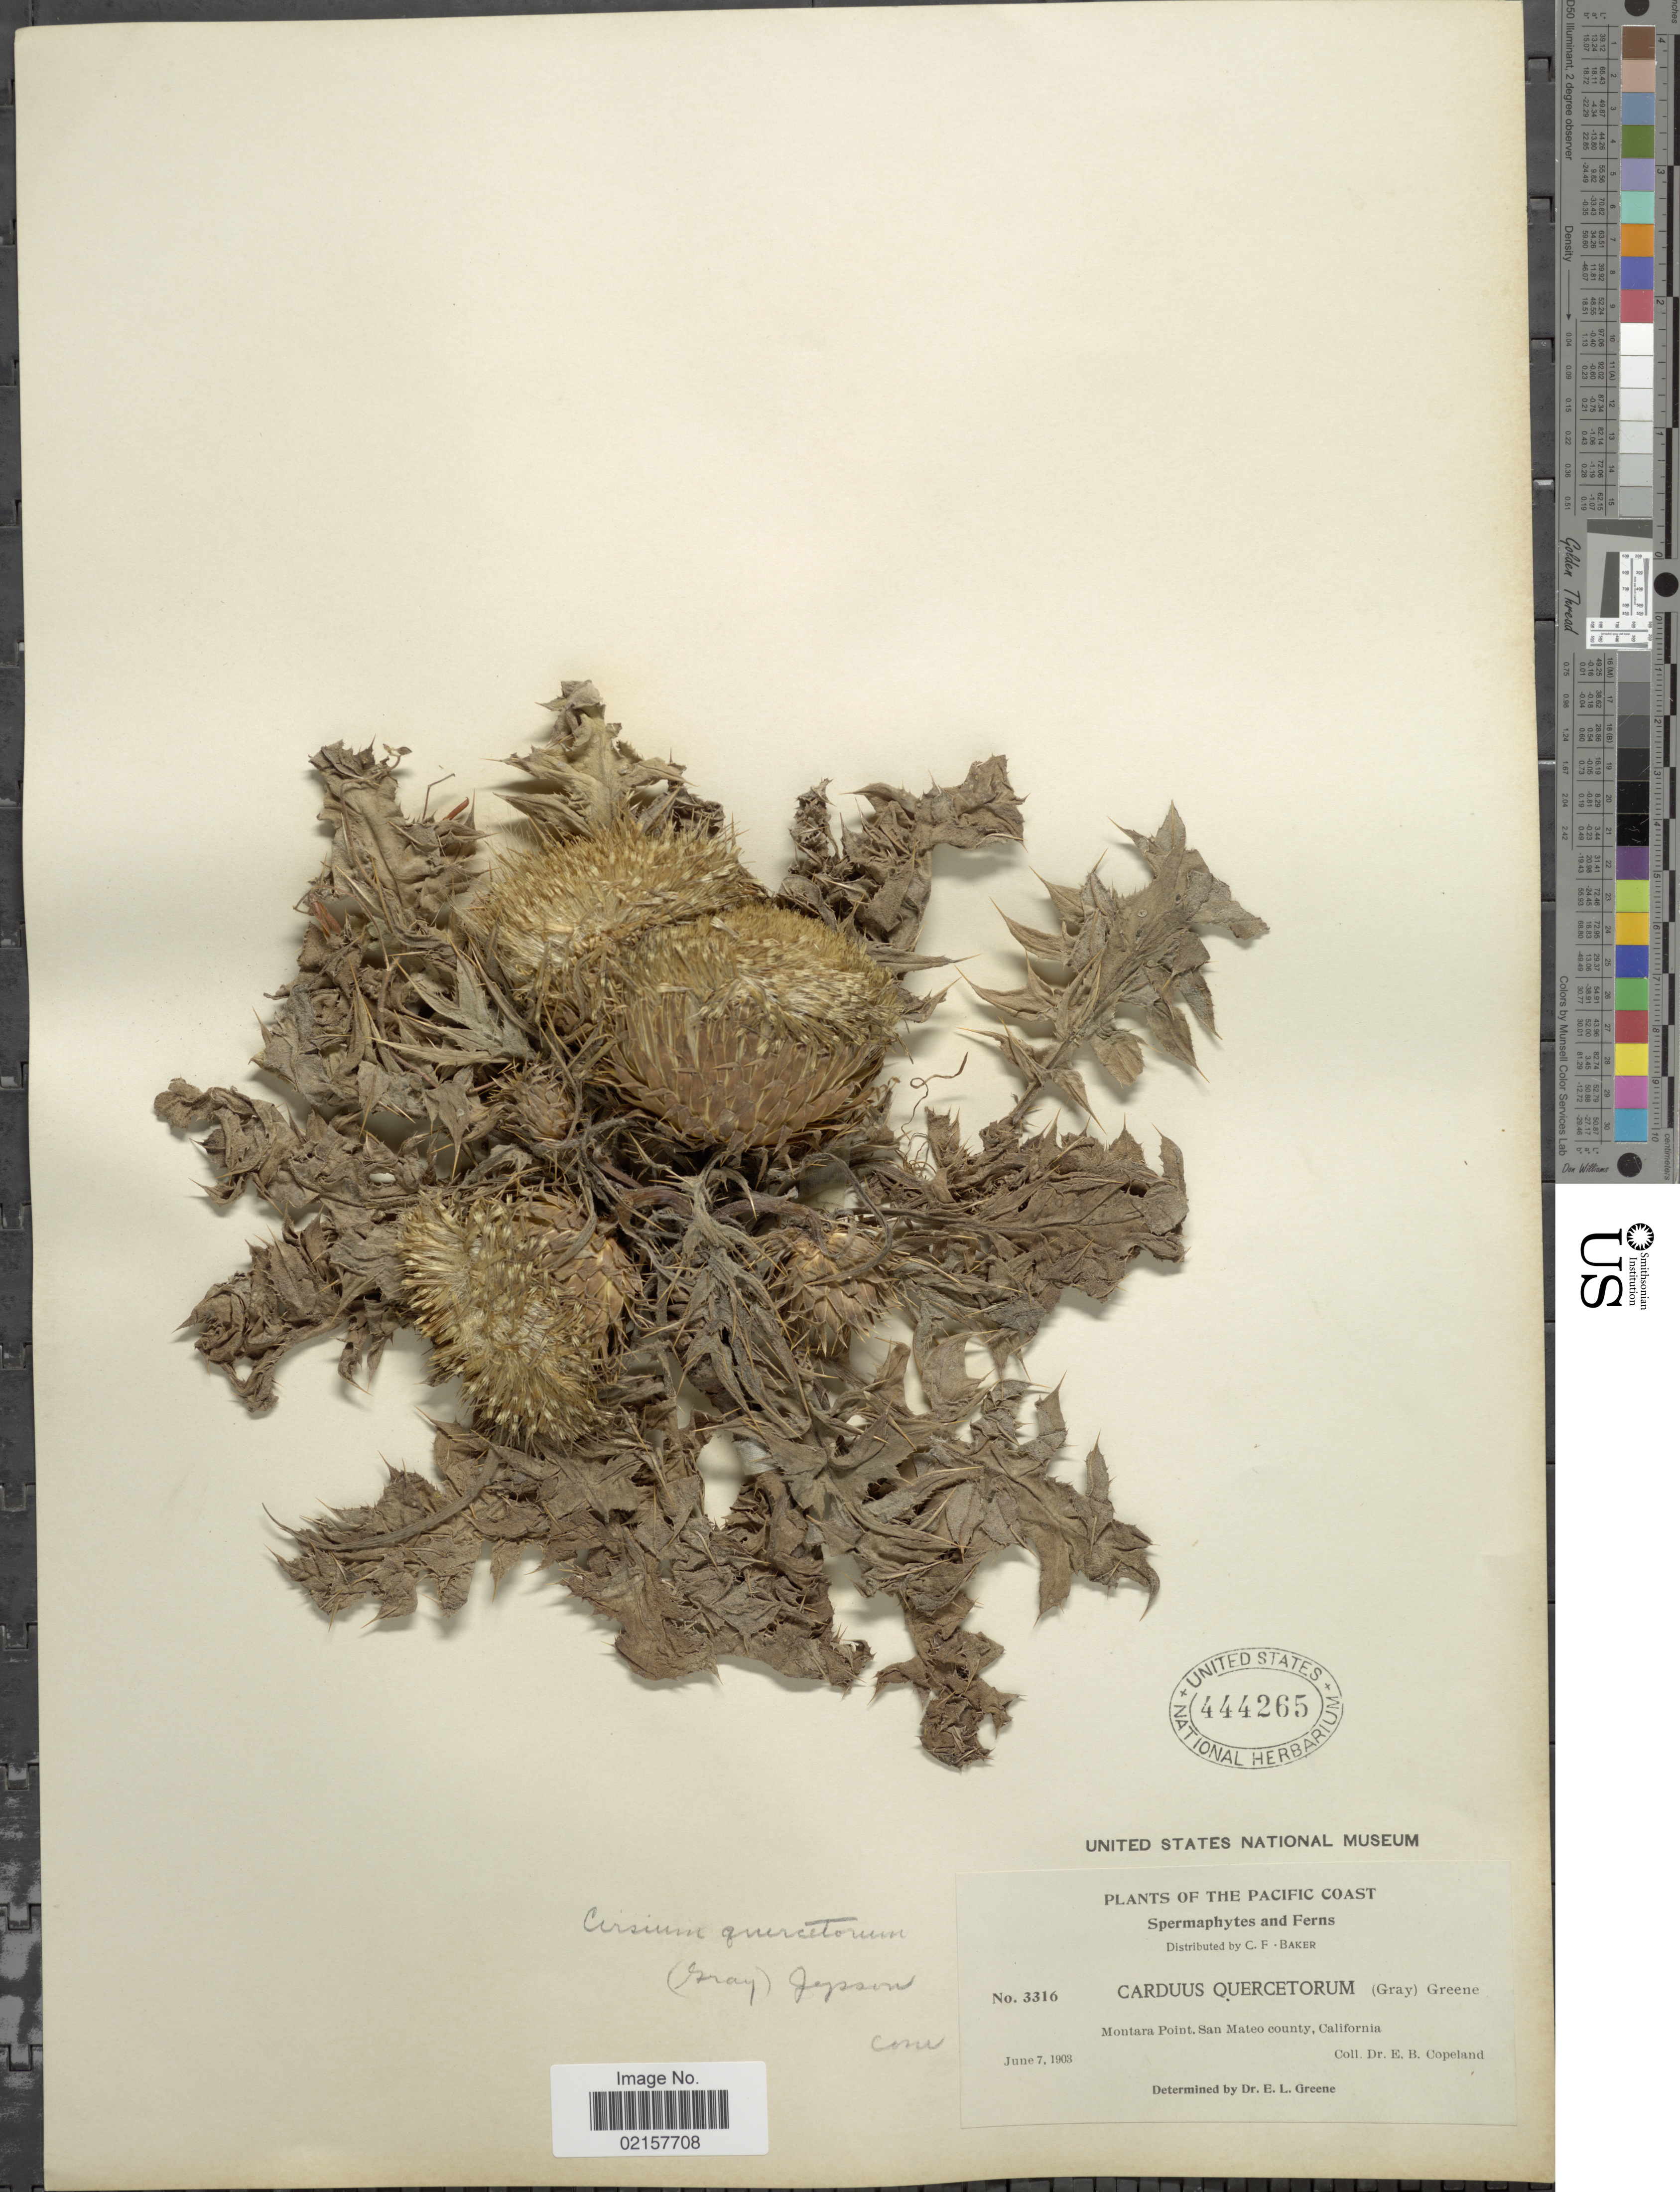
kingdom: Plantae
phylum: Tracheophyta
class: Magnoliopsida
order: Asterales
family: Asteraceae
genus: Cirsium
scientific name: Cirsium quercetorum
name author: (A. Gray) Jeps.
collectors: E. B. Copeland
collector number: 3316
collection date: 1903-06-07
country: United States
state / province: California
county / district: San Mateo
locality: Pacific Coast, Montara Point, San Mateo county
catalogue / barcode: US 444265